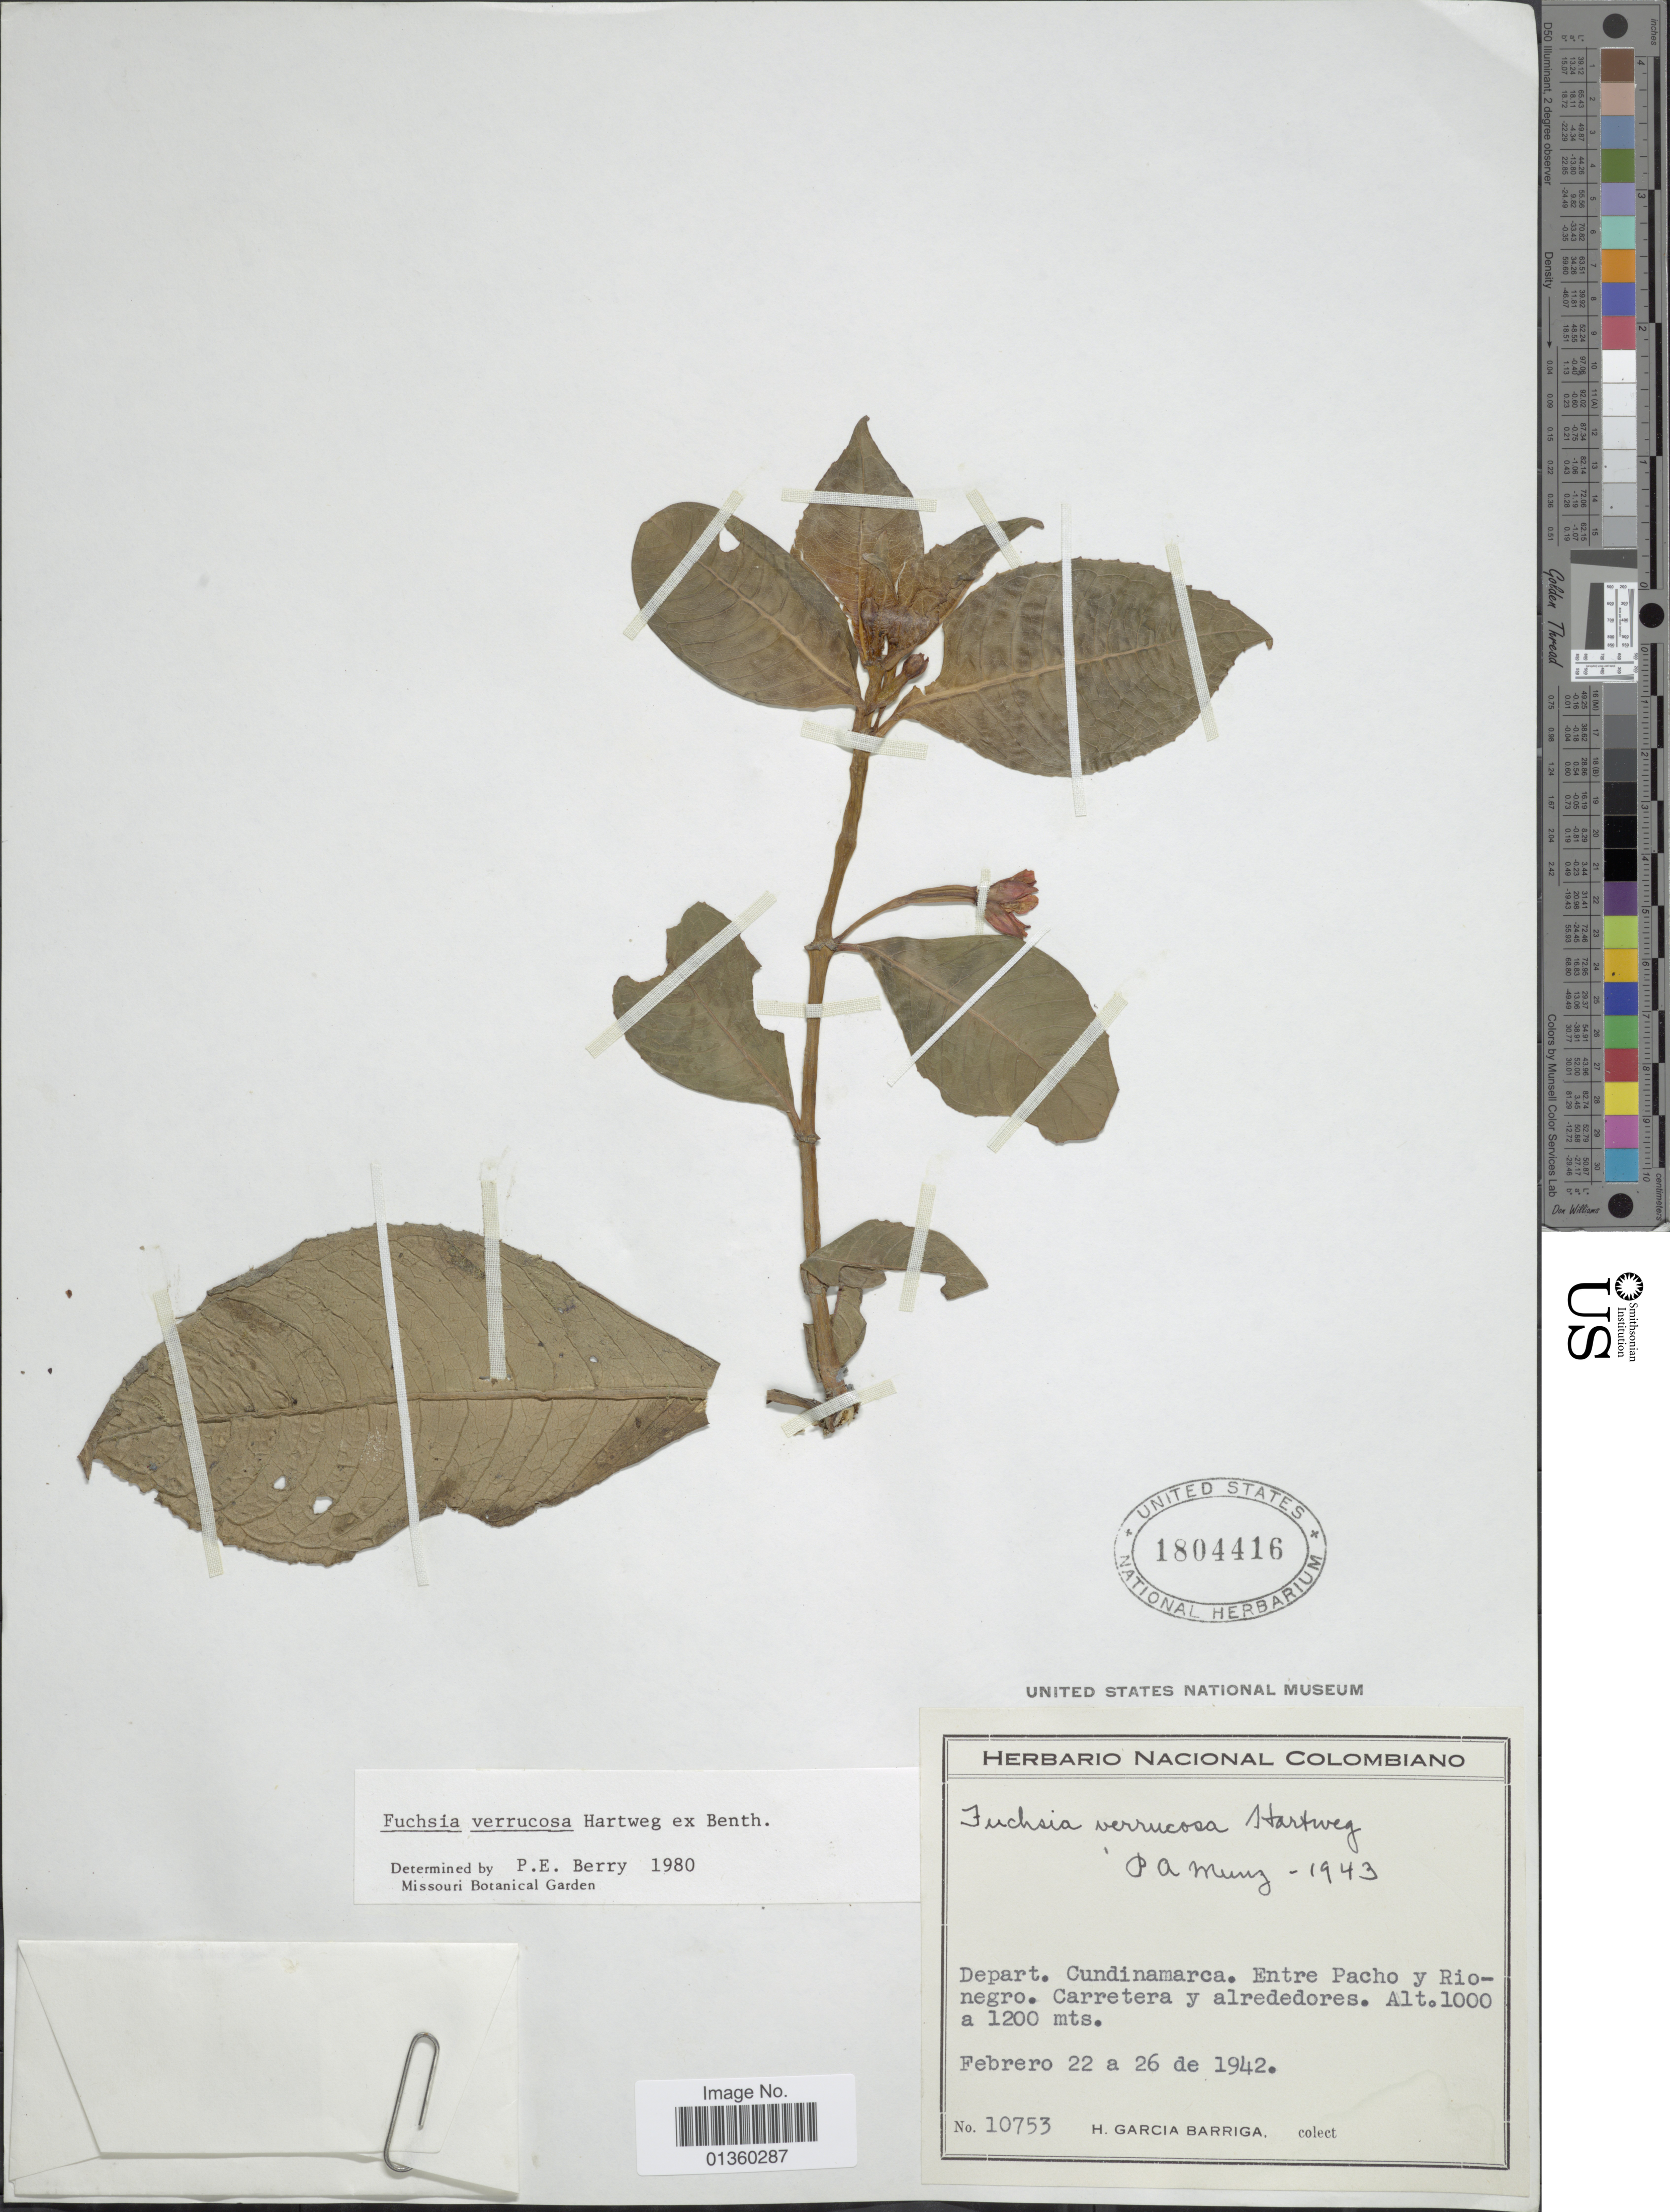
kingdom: Plantae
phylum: Tracheophyta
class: Magnoliopsida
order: Myrtales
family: Onagraceae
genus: Fuchsia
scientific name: Fuchsia verrucosa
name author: Hartw. ex Benth.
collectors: H. García Barriga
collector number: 10753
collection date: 1942-02-22/1942-02-26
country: Colombia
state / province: Cundinamarca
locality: Entre Pacho y Rionegro. Carretera y alrededores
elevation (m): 1000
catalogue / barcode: US 1804416